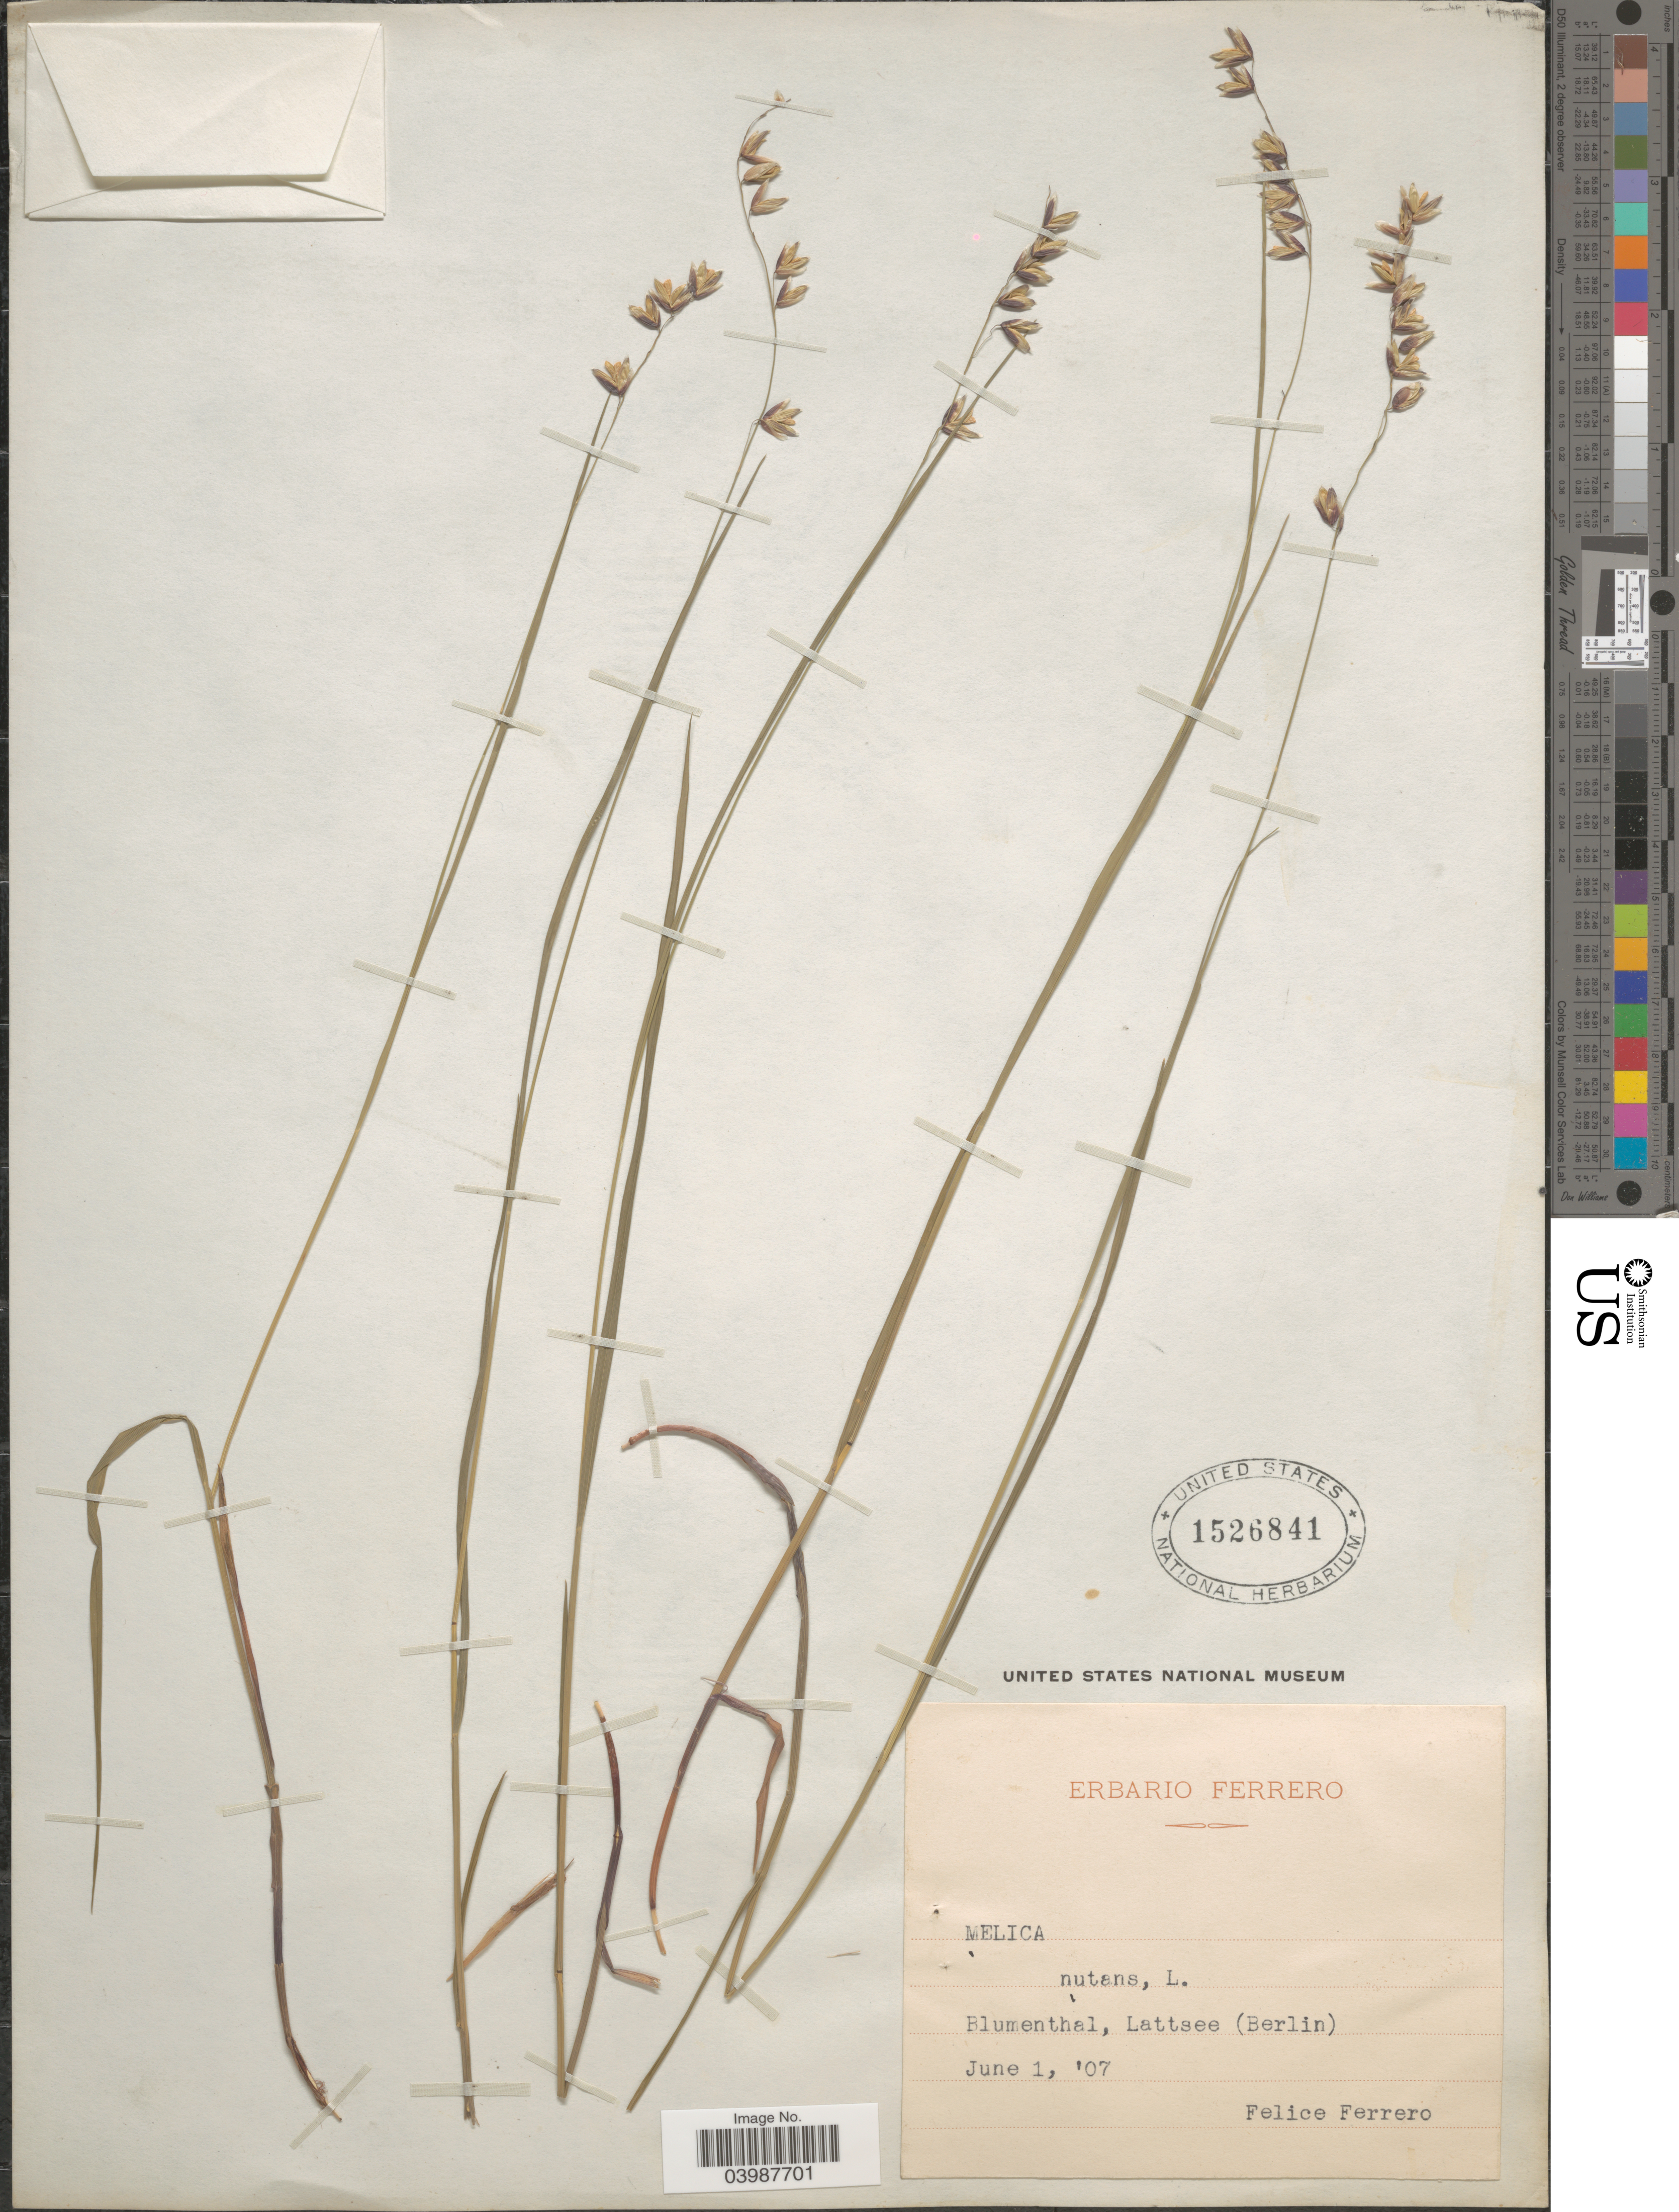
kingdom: Plantae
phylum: Tracheophyta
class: Liliopsida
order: Poales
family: Poaceae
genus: Melica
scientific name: Melica nutans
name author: L.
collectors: F. Ferrero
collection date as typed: Transcribed d/m/y: 1/6/7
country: Germany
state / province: Berlin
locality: Blumenthal, Lattsee.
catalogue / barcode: US 1526841